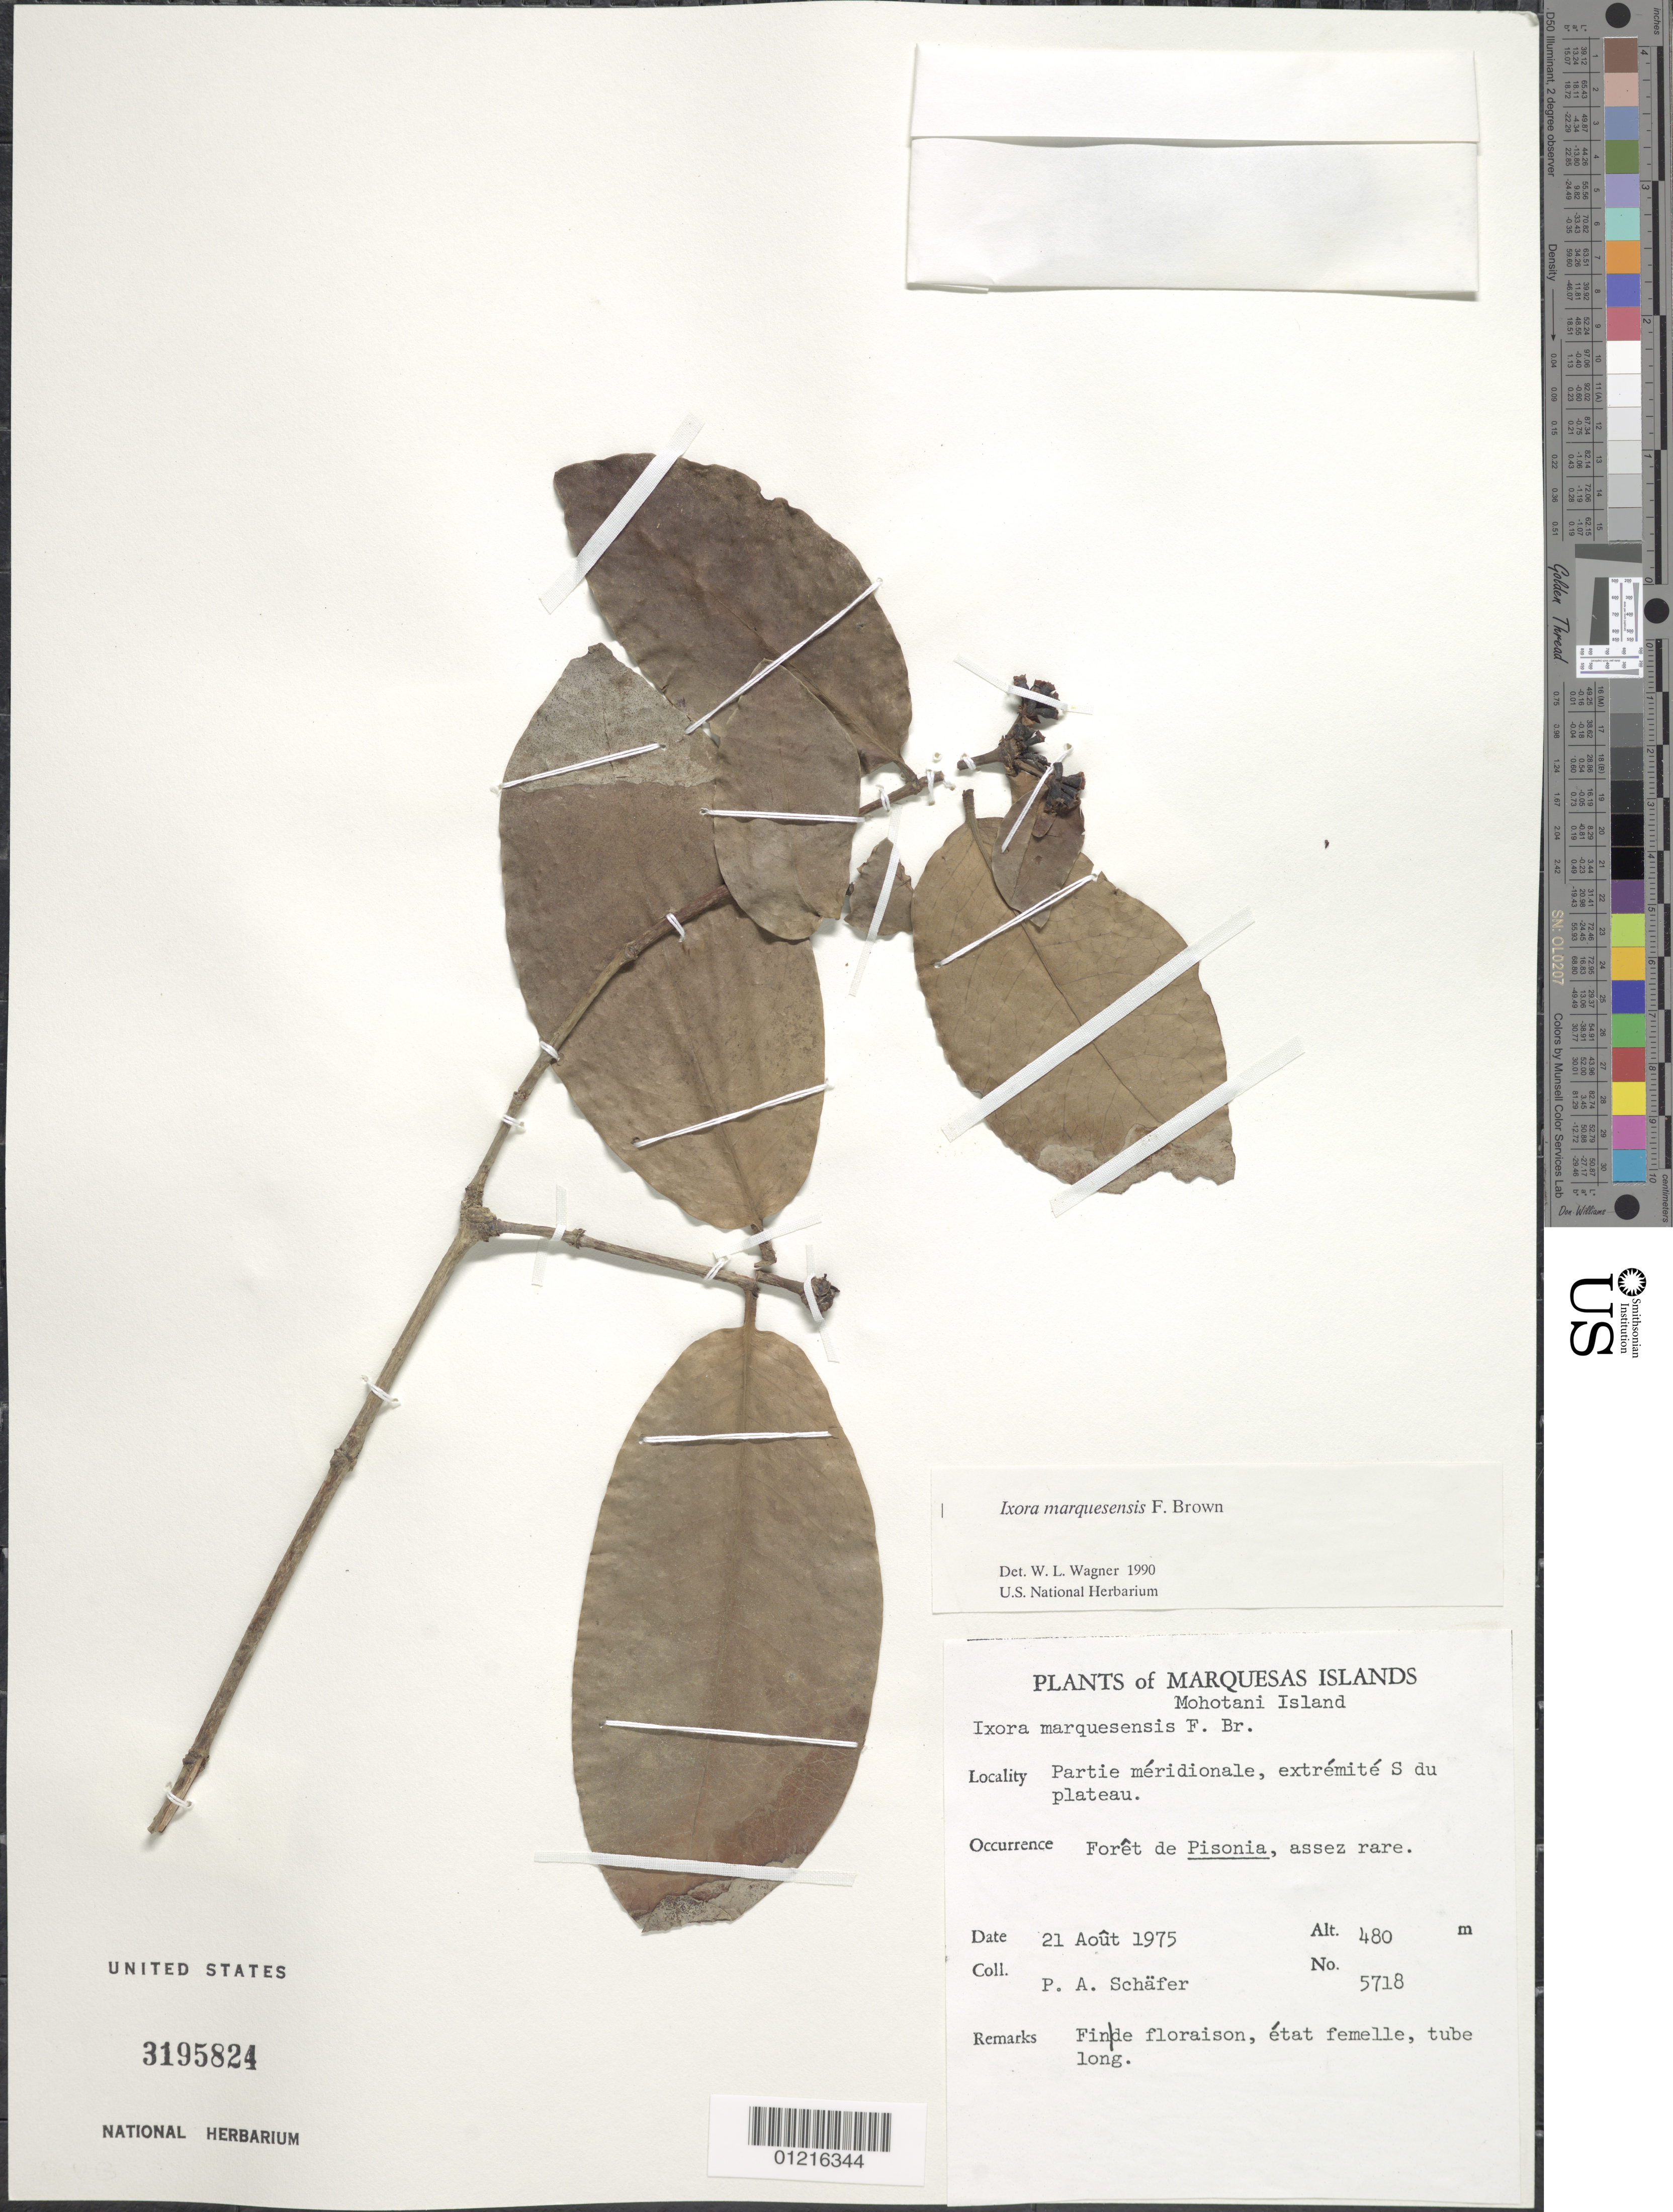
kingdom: Plantae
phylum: Tracheophyta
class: Magnoliopsida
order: Gentianales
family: Rubiaceae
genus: Ixora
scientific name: Ixora marquesensis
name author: F. Br.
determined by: Wagner, W. L., (BOT), Smithsonian Institution - National Museum of Natural History (UNITED STATES)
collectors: P. A. Schäfer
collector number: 5718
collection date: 1975-08-21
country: French Polynesia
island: Mohotani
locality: partie méridionale, extrémité S du plateau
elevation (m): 480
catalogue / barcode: US 3195824